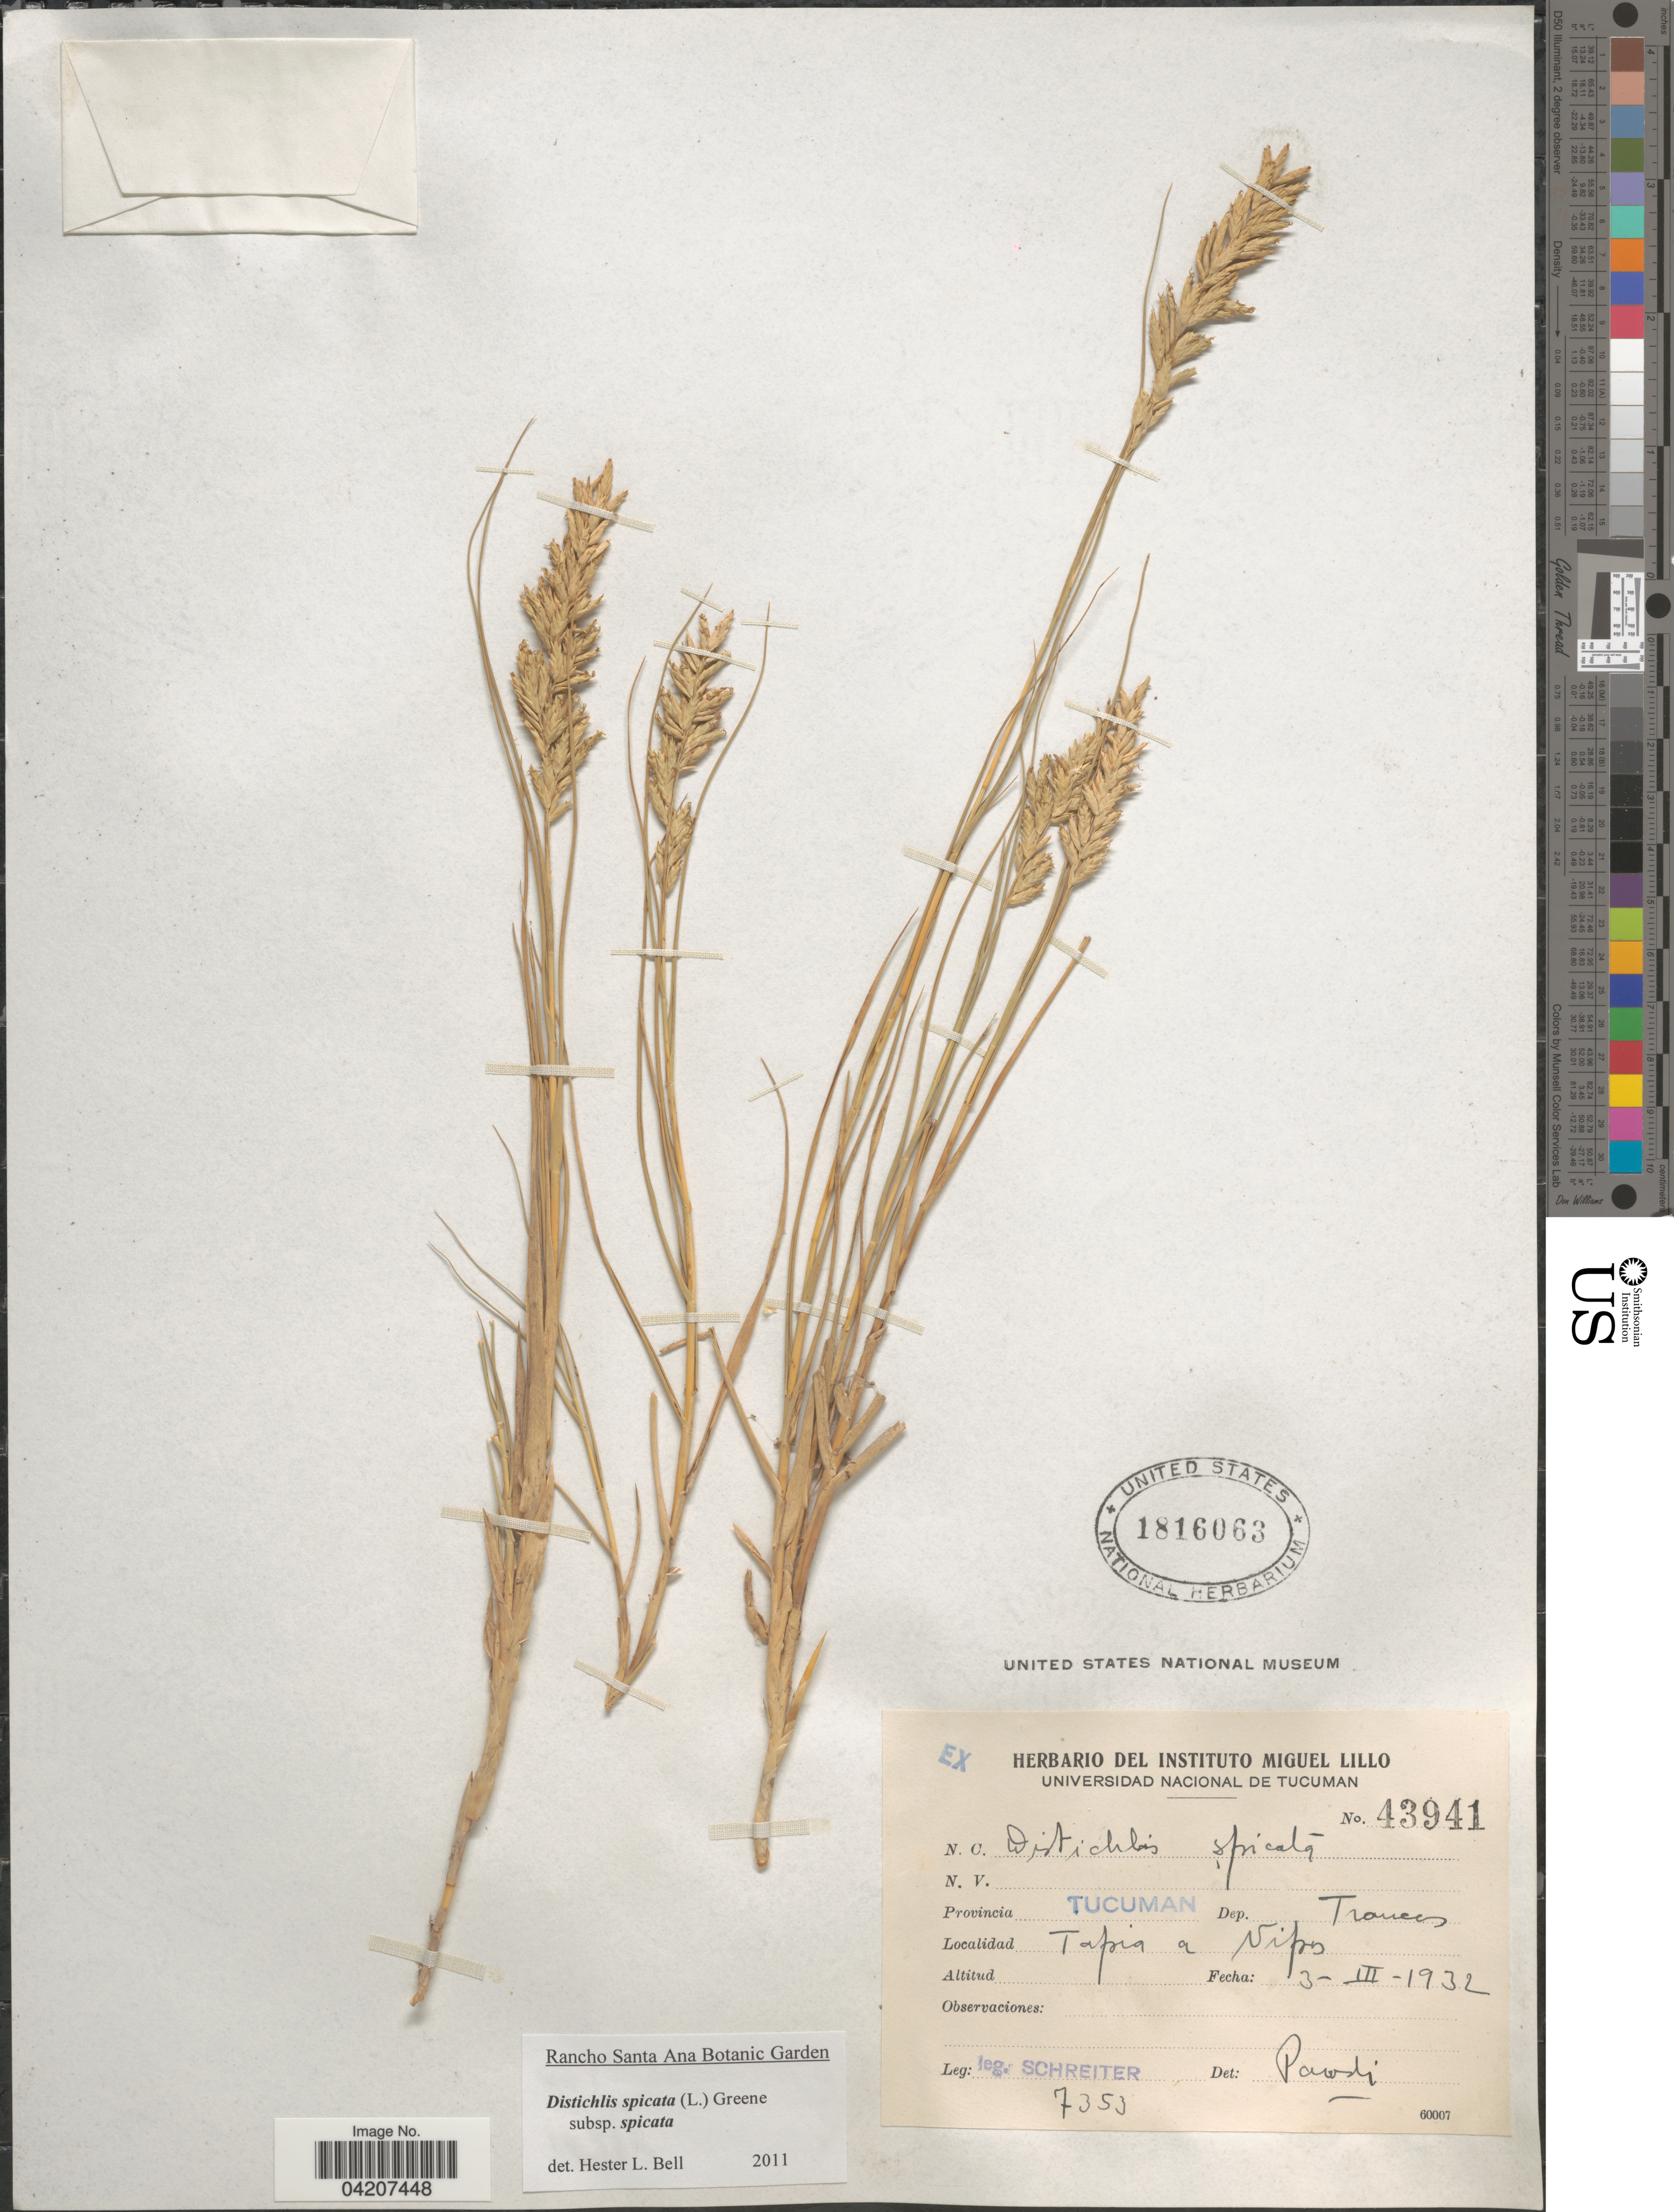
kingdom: Plantae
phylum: Tracheophyta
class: Liliopsida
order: Poales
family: Poaceae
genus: Distichlis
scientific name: Distichlis spicata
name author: (L.) Greene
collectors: -. Schreiter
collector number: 7353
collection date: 1932-03-03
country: Argentina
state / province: Tucuman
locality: Dep. Trancas. Tapia a Vipos.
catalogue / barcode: US 1816063